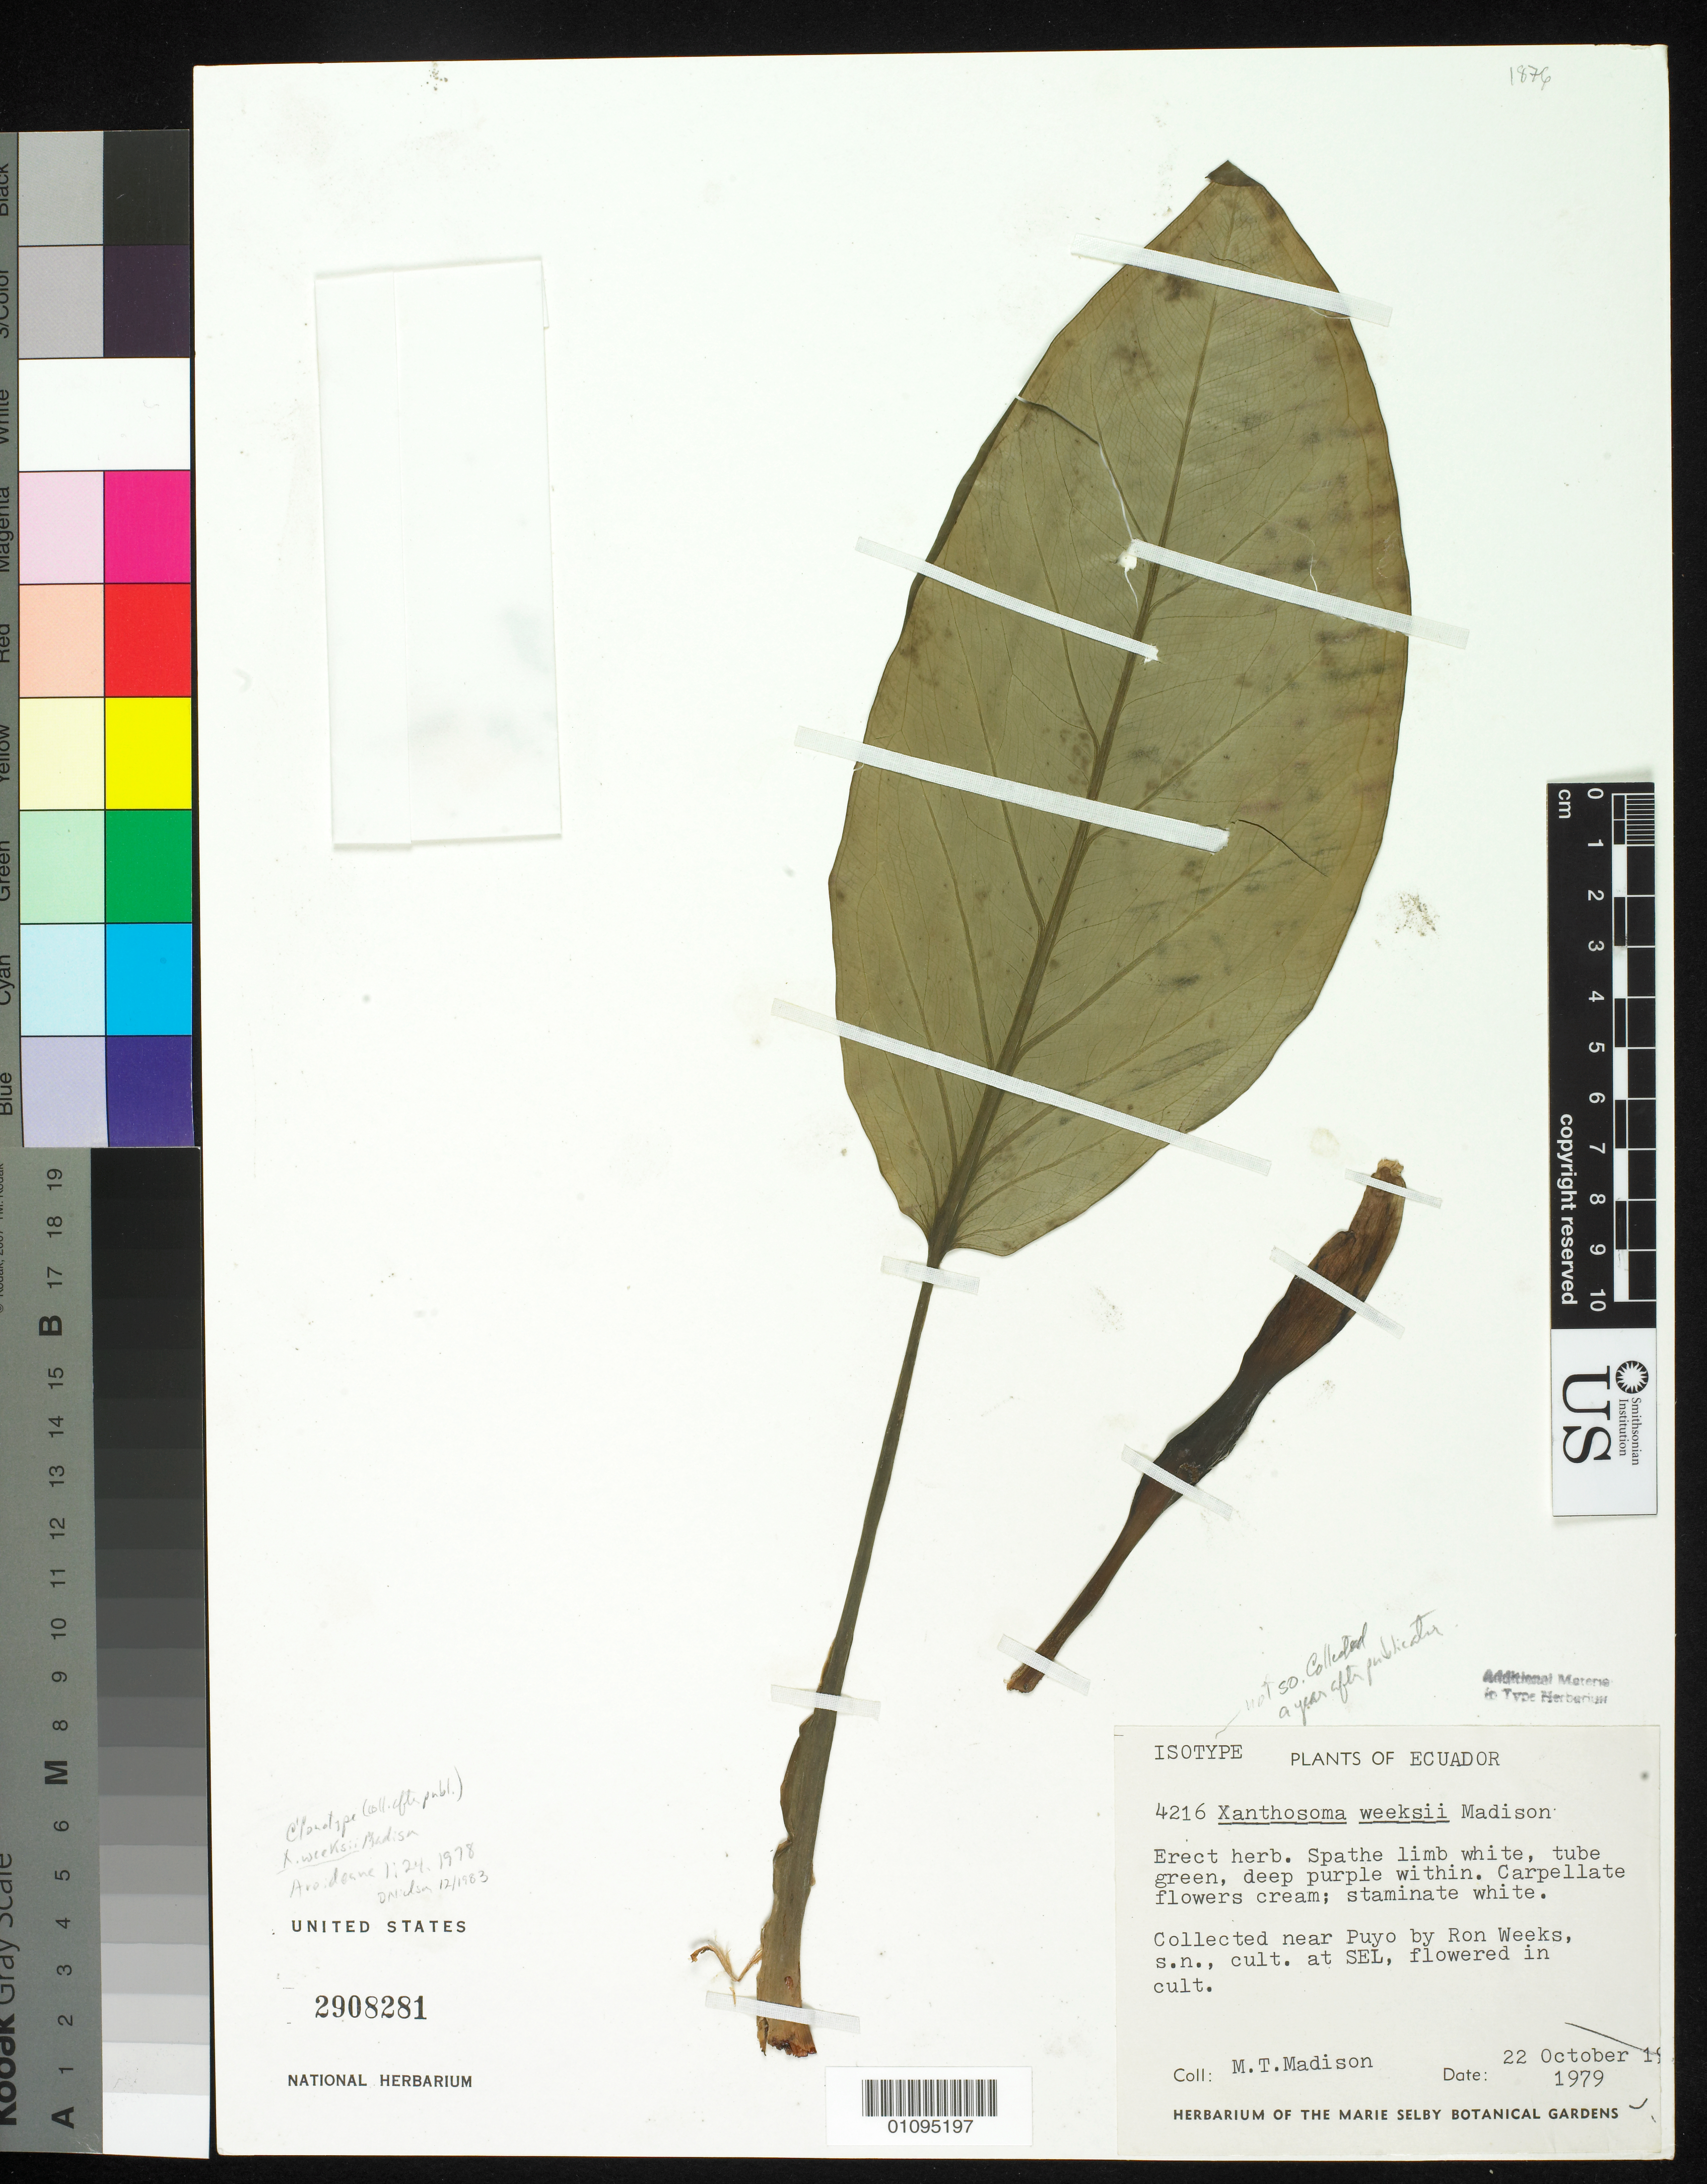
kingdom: Plantae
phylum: Tracheophyta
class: Liliopsida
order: Alismatales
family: Araceae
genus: Xanthosoma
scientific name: Xanthosoma weeksii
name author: Madison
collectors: M. T. Madison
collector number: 4216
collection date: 1979-10-22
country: Ecuador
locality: Collected near Puyo by Ron Weeks, s.n., cult at SEL, flowers in cult.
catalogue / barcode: US 2908281